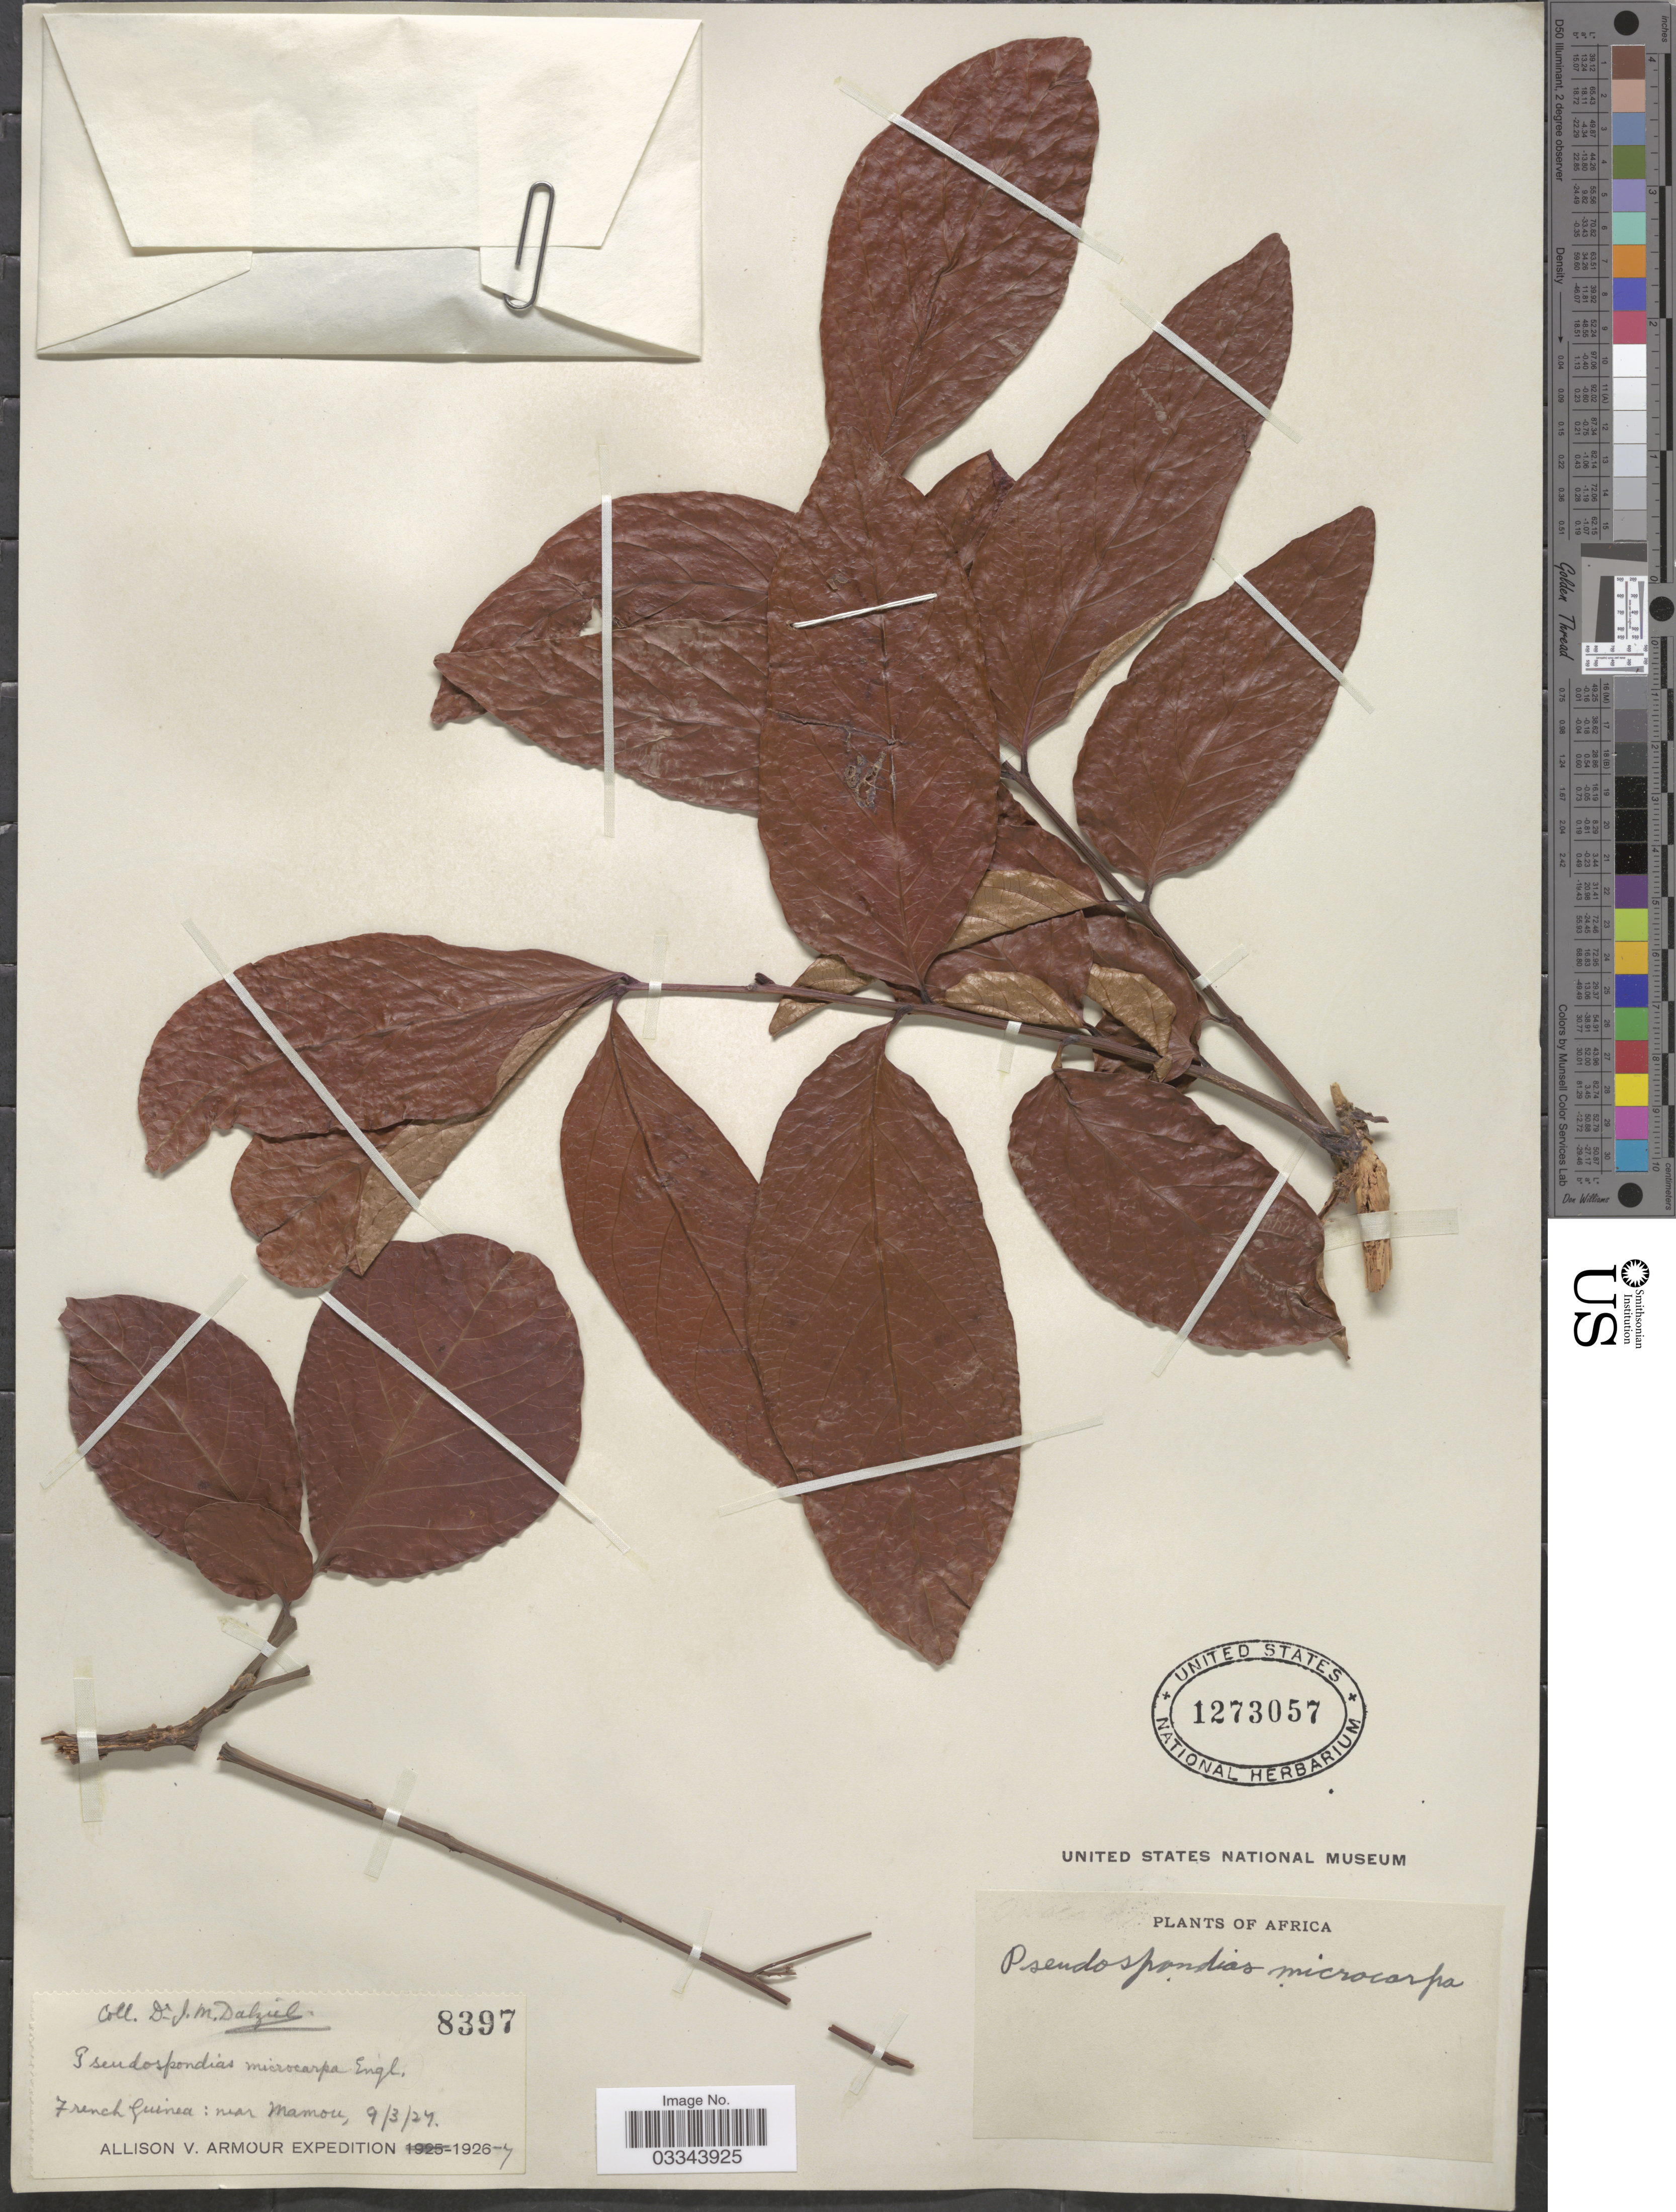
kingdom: Plantae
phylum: Tracheophyta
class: Magnoliopsida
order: Sapindales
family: Anacardiaceae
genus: Pseudospondias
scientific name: Pseudospondias microcarpa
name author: (A. Rich.) Engl.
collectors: J. Dalziel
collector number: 8397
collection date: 1927-03-09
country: Guinea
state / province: Mamou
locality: French Guinea: near Mamou.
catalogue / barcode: US 1273057